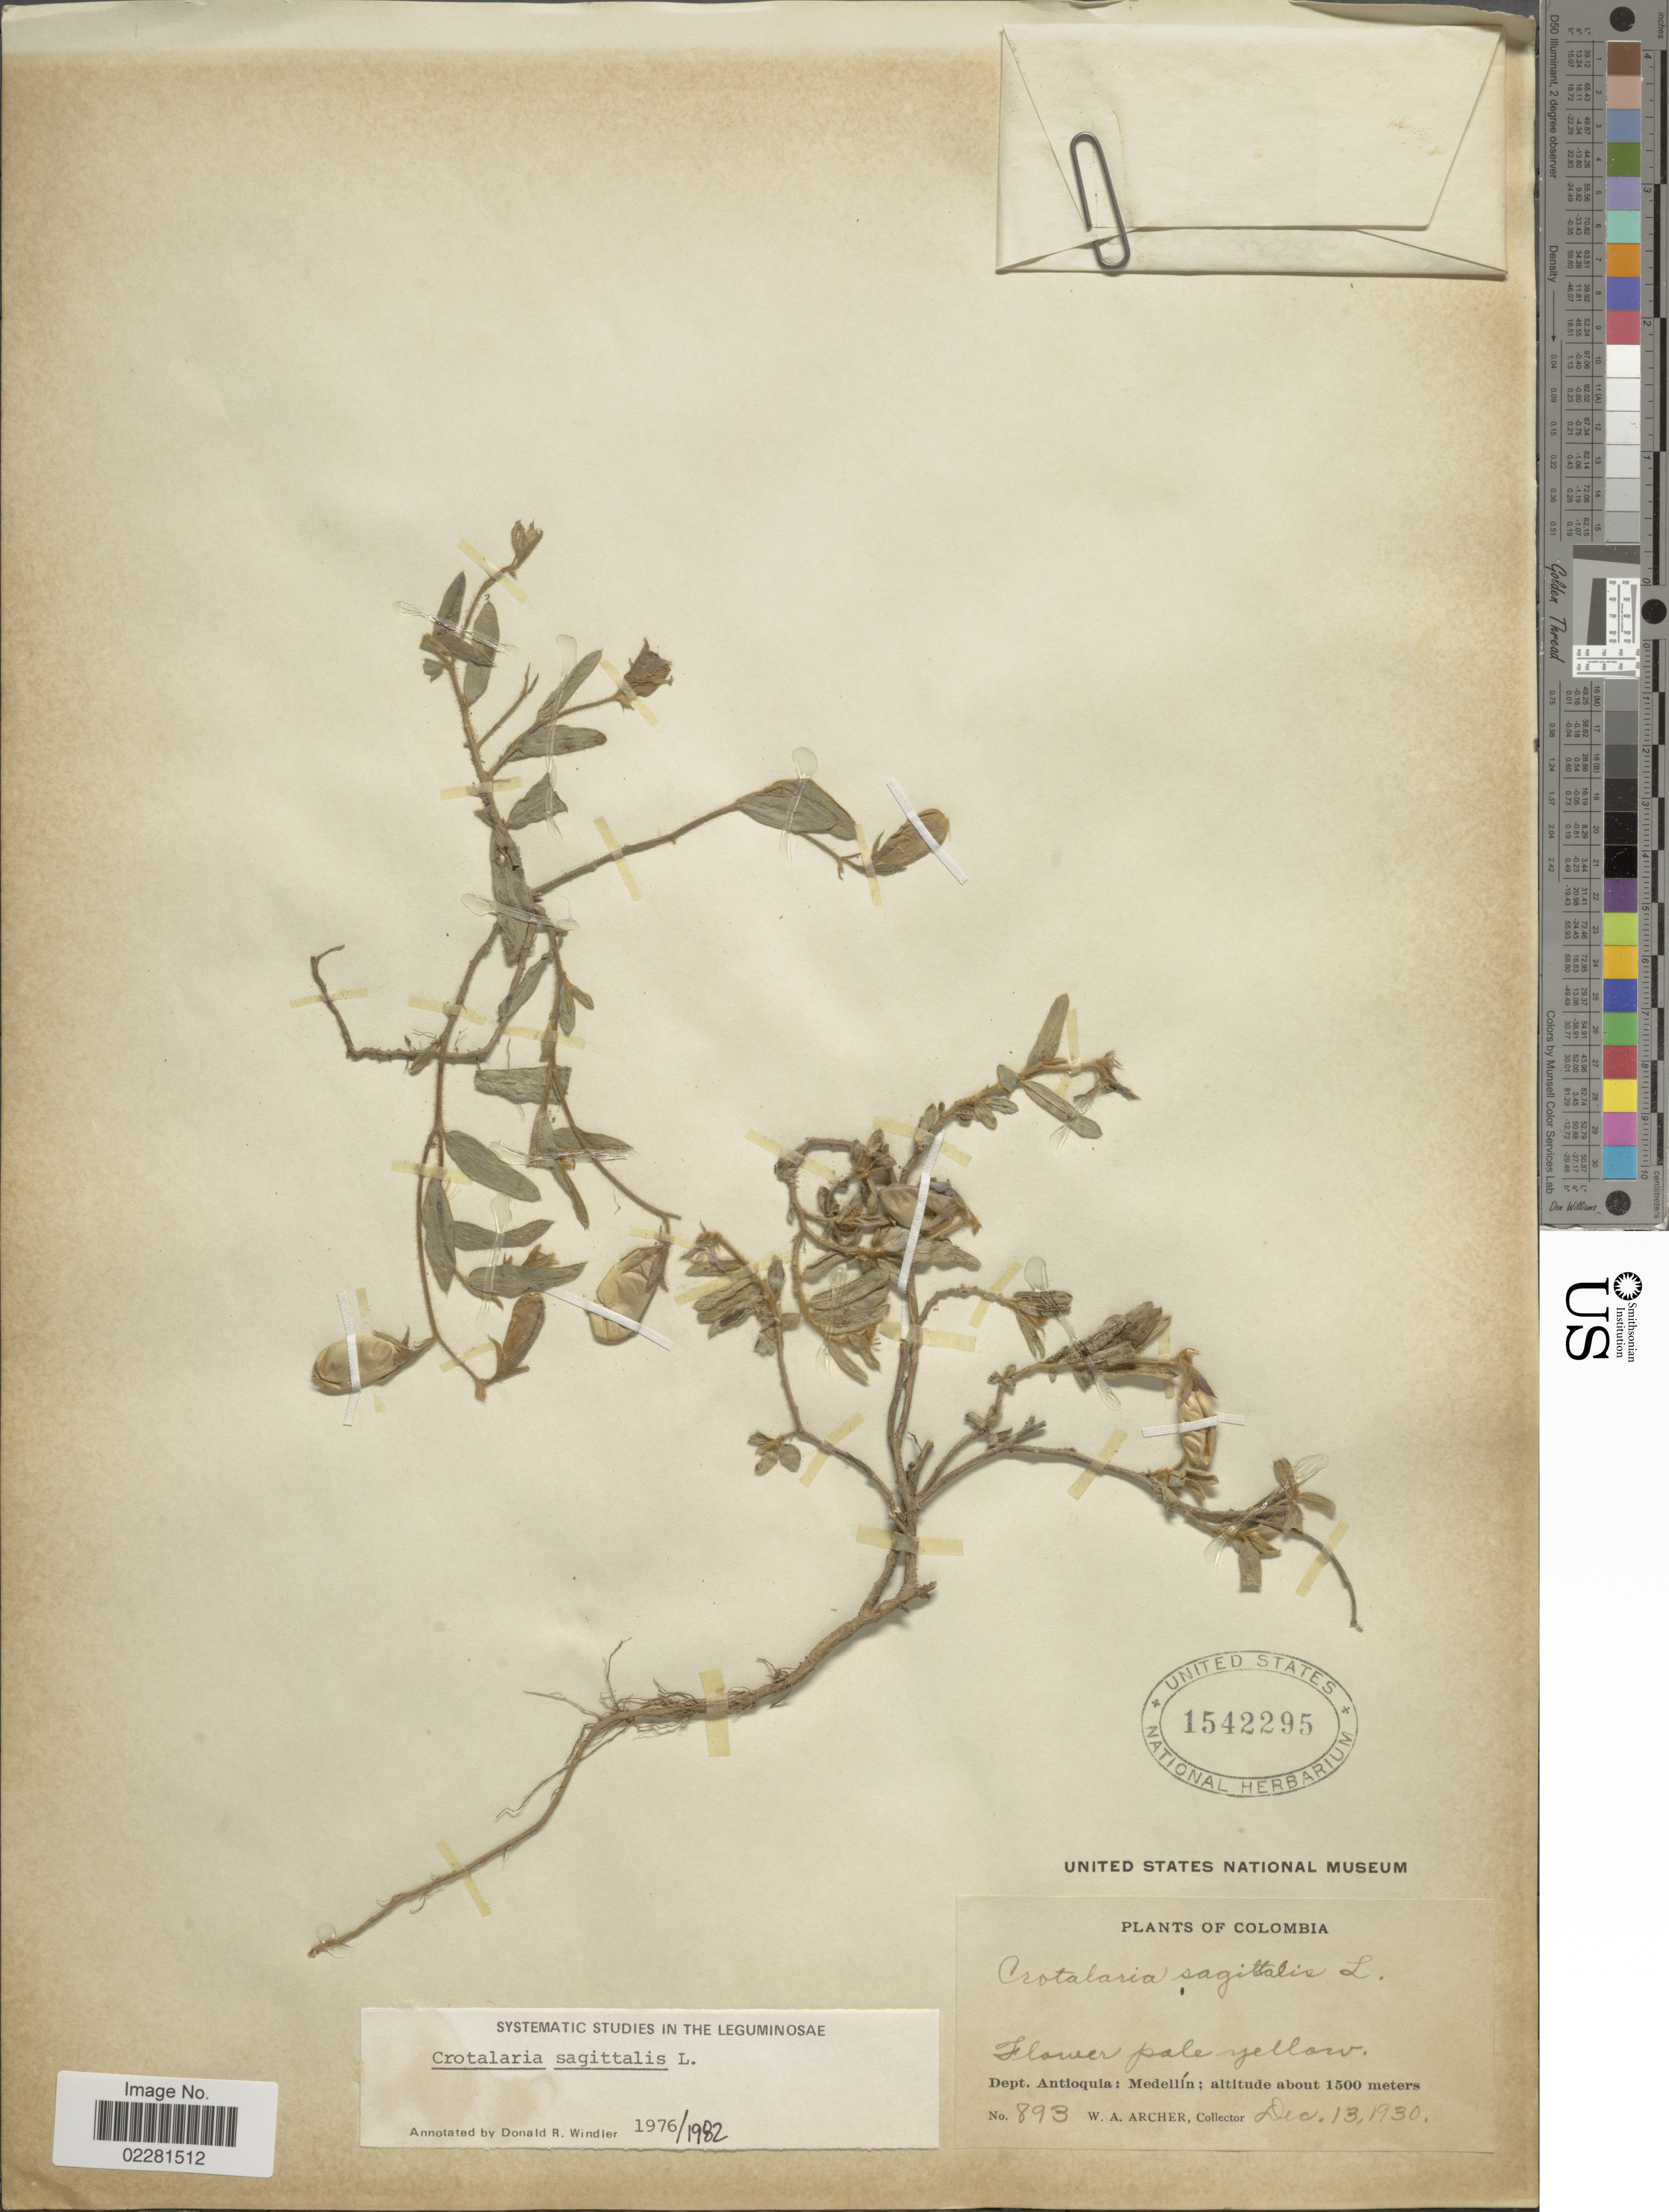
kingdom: Plantae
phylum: Tracheophyta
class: Magnoliopsida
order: Fabales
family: Fabaceae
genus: Crotalaria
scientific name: Crotalaria sagittalis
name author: L.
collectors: W. A. Archer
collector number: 893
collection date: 1930-12-13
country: Colombia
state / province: Antioquia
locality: Medellin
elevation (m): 1500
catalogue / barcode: US 1542295